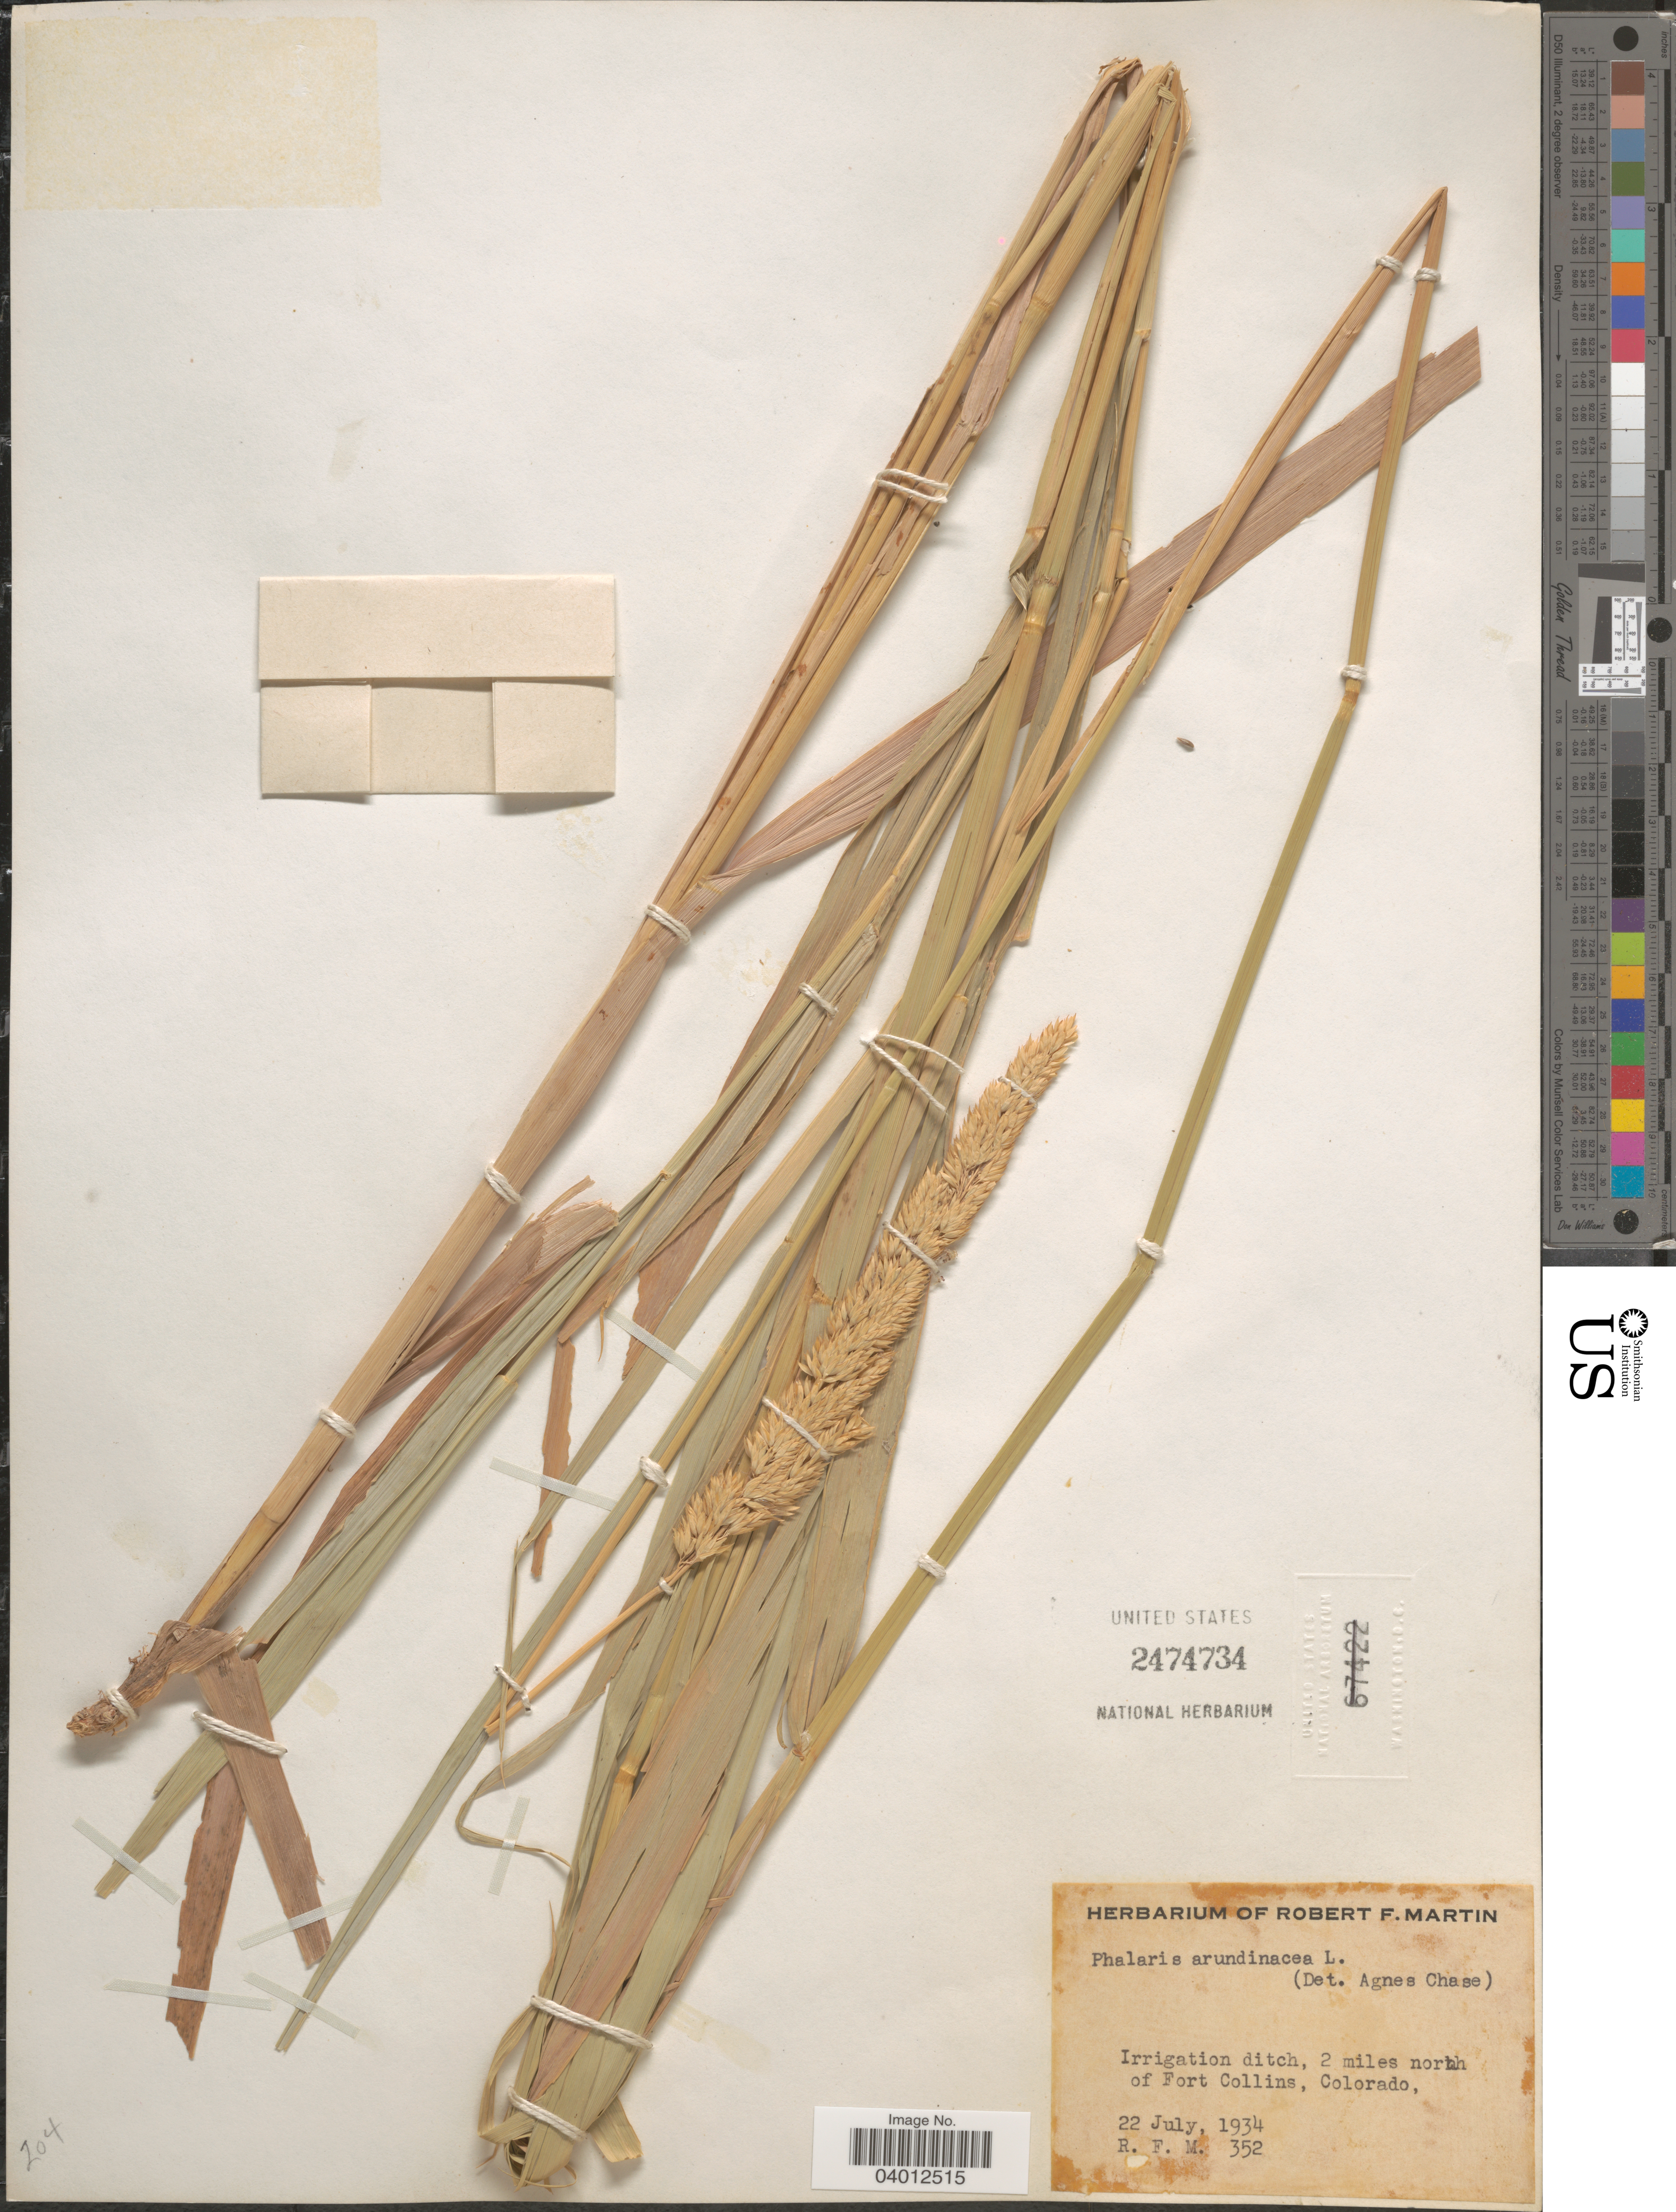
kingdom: Plantae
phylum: Tracheophyta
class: Liliopsida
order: Poales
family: Poaceae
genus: Phalaris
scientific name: Phalaris arundinacea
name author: L.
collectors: R. F. Martin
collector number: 352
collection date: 1934-07-22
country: United States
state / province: Colorado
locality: Irrigation ditch, 2 miles north of Fort Collins.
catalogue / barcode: US 2474734